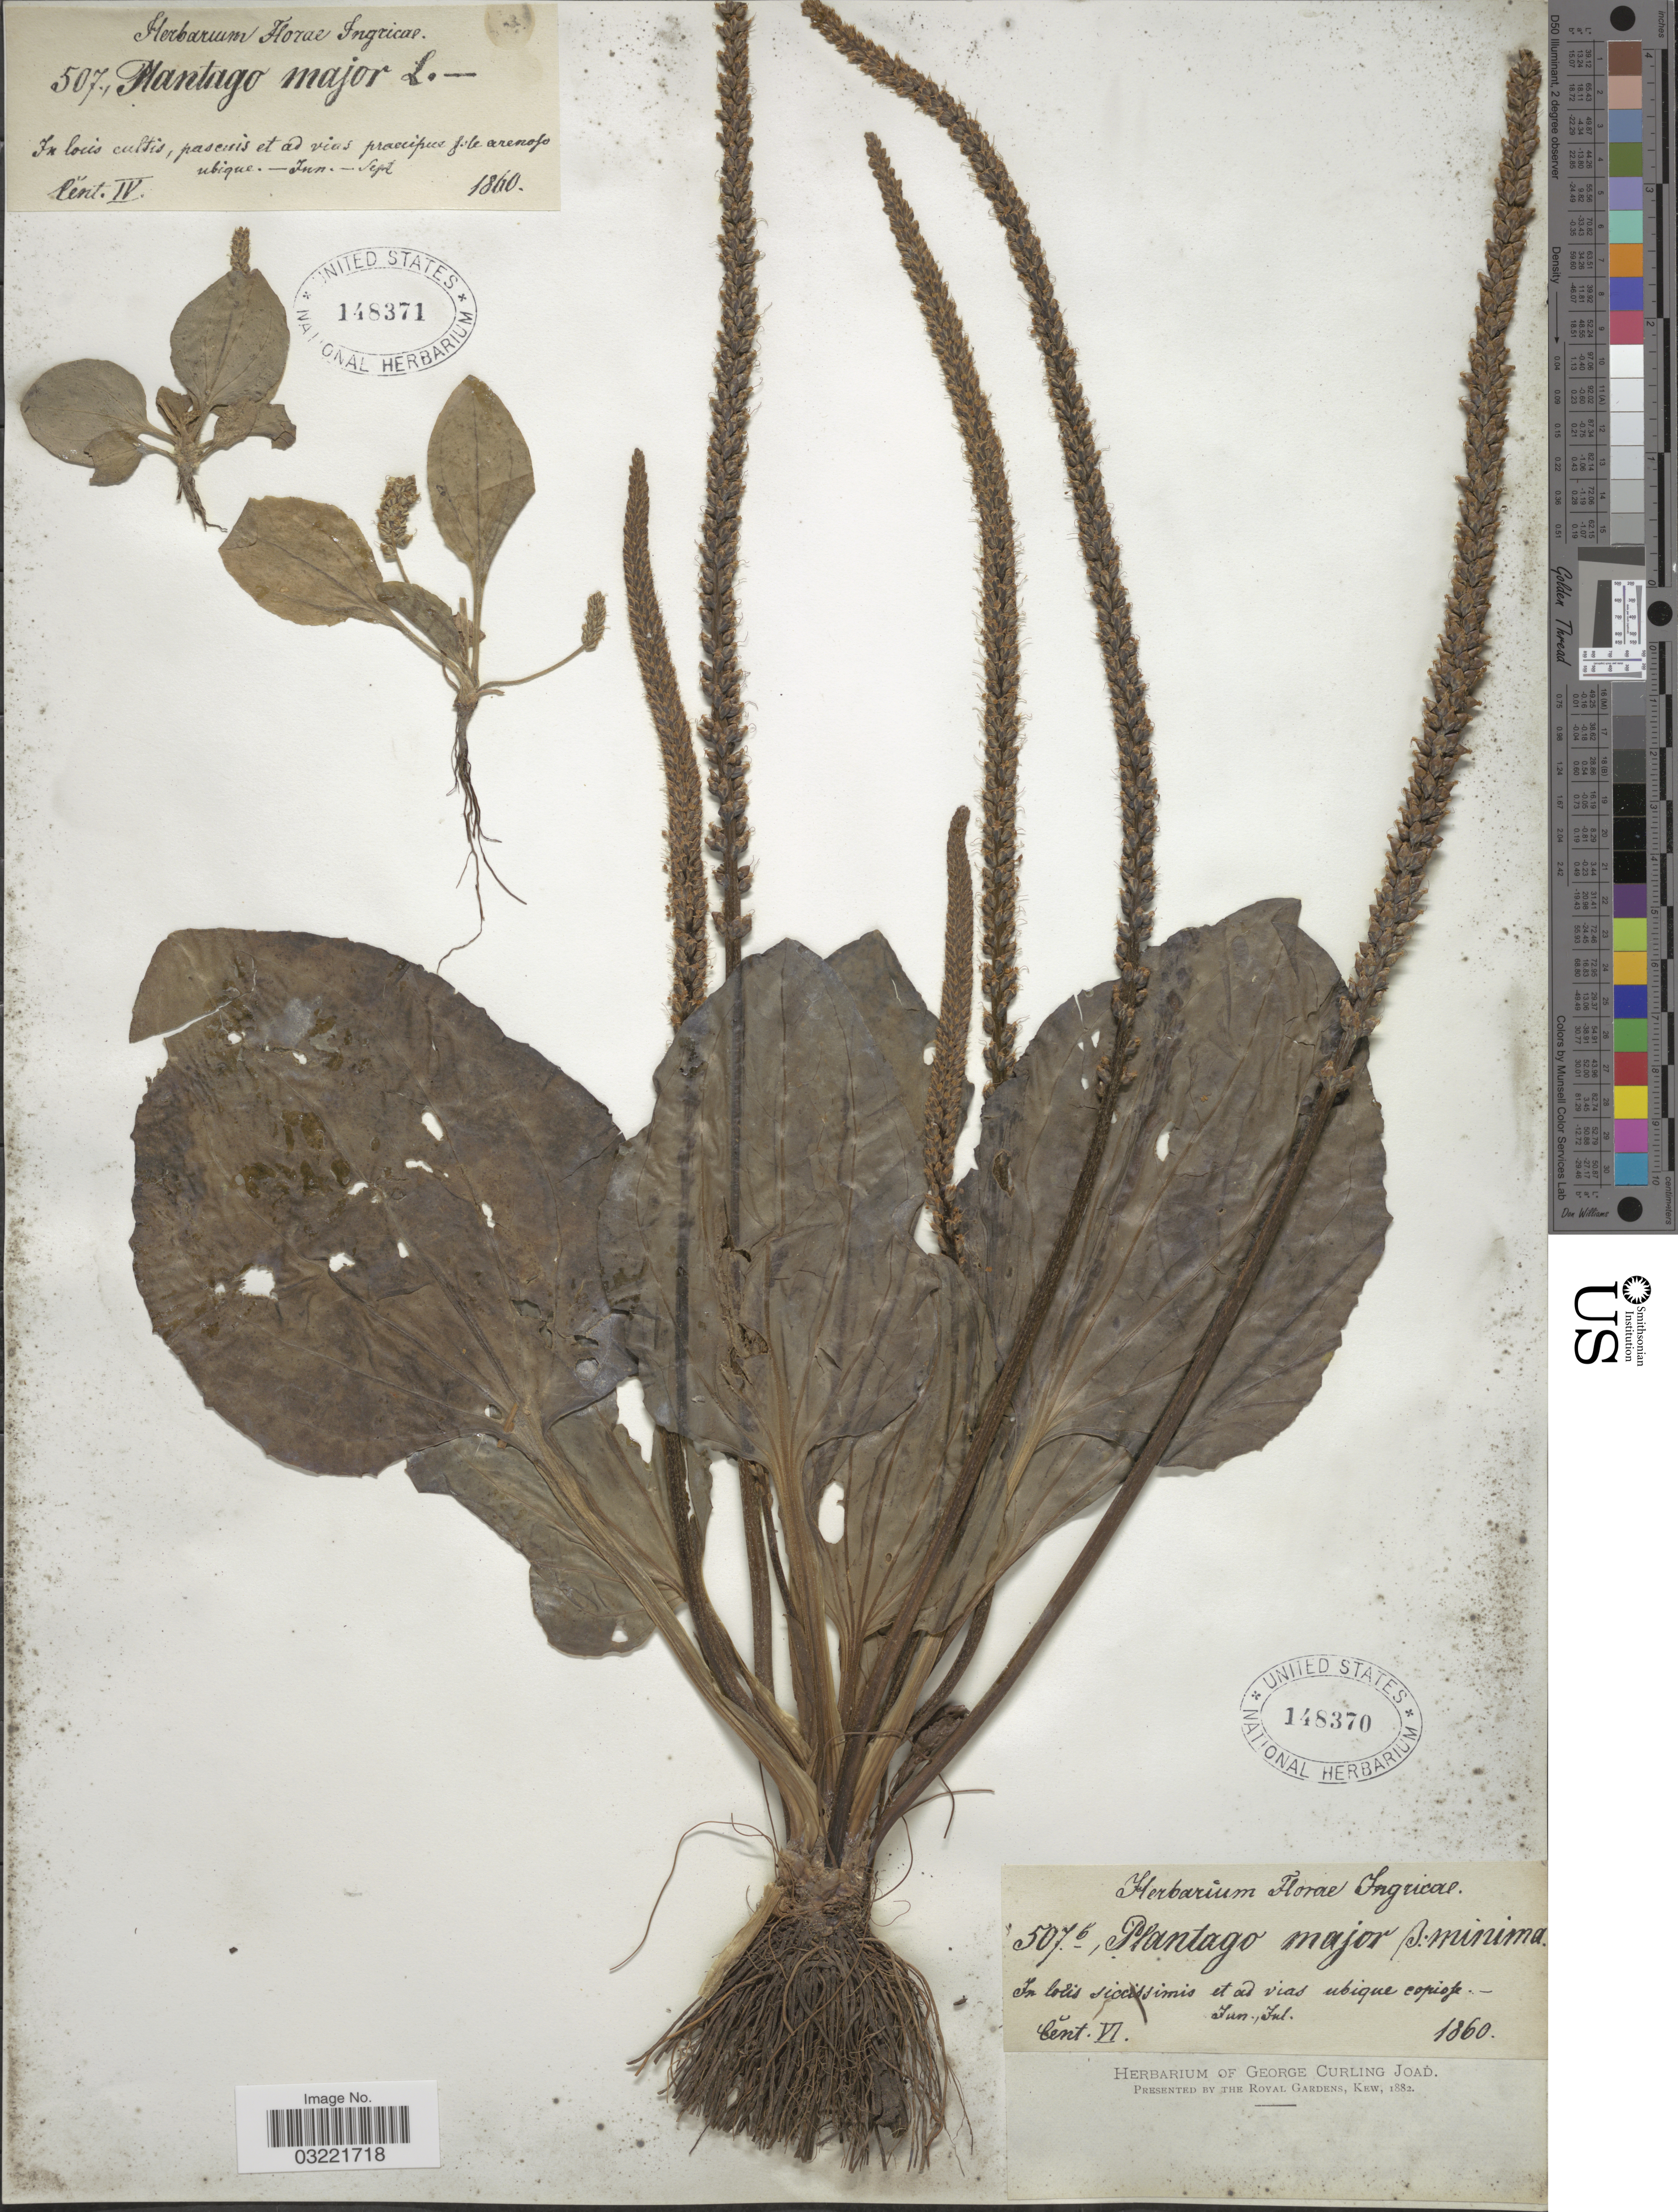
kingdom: Plantae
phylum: Tracheophyta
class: Magnoliopsida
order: Lamiales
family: Plantaginaceae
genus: Plantago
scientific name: Plantago major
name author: L.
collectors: ex herb. Florae Ingricae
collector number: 507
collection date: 1860-06/1860-09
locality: In locus cultis, pasenis et ad vias praecipus [interpreted] file [interpreted] arenoso ubique. Cent. IV. [unsure placement]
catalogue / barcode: US 148371-2